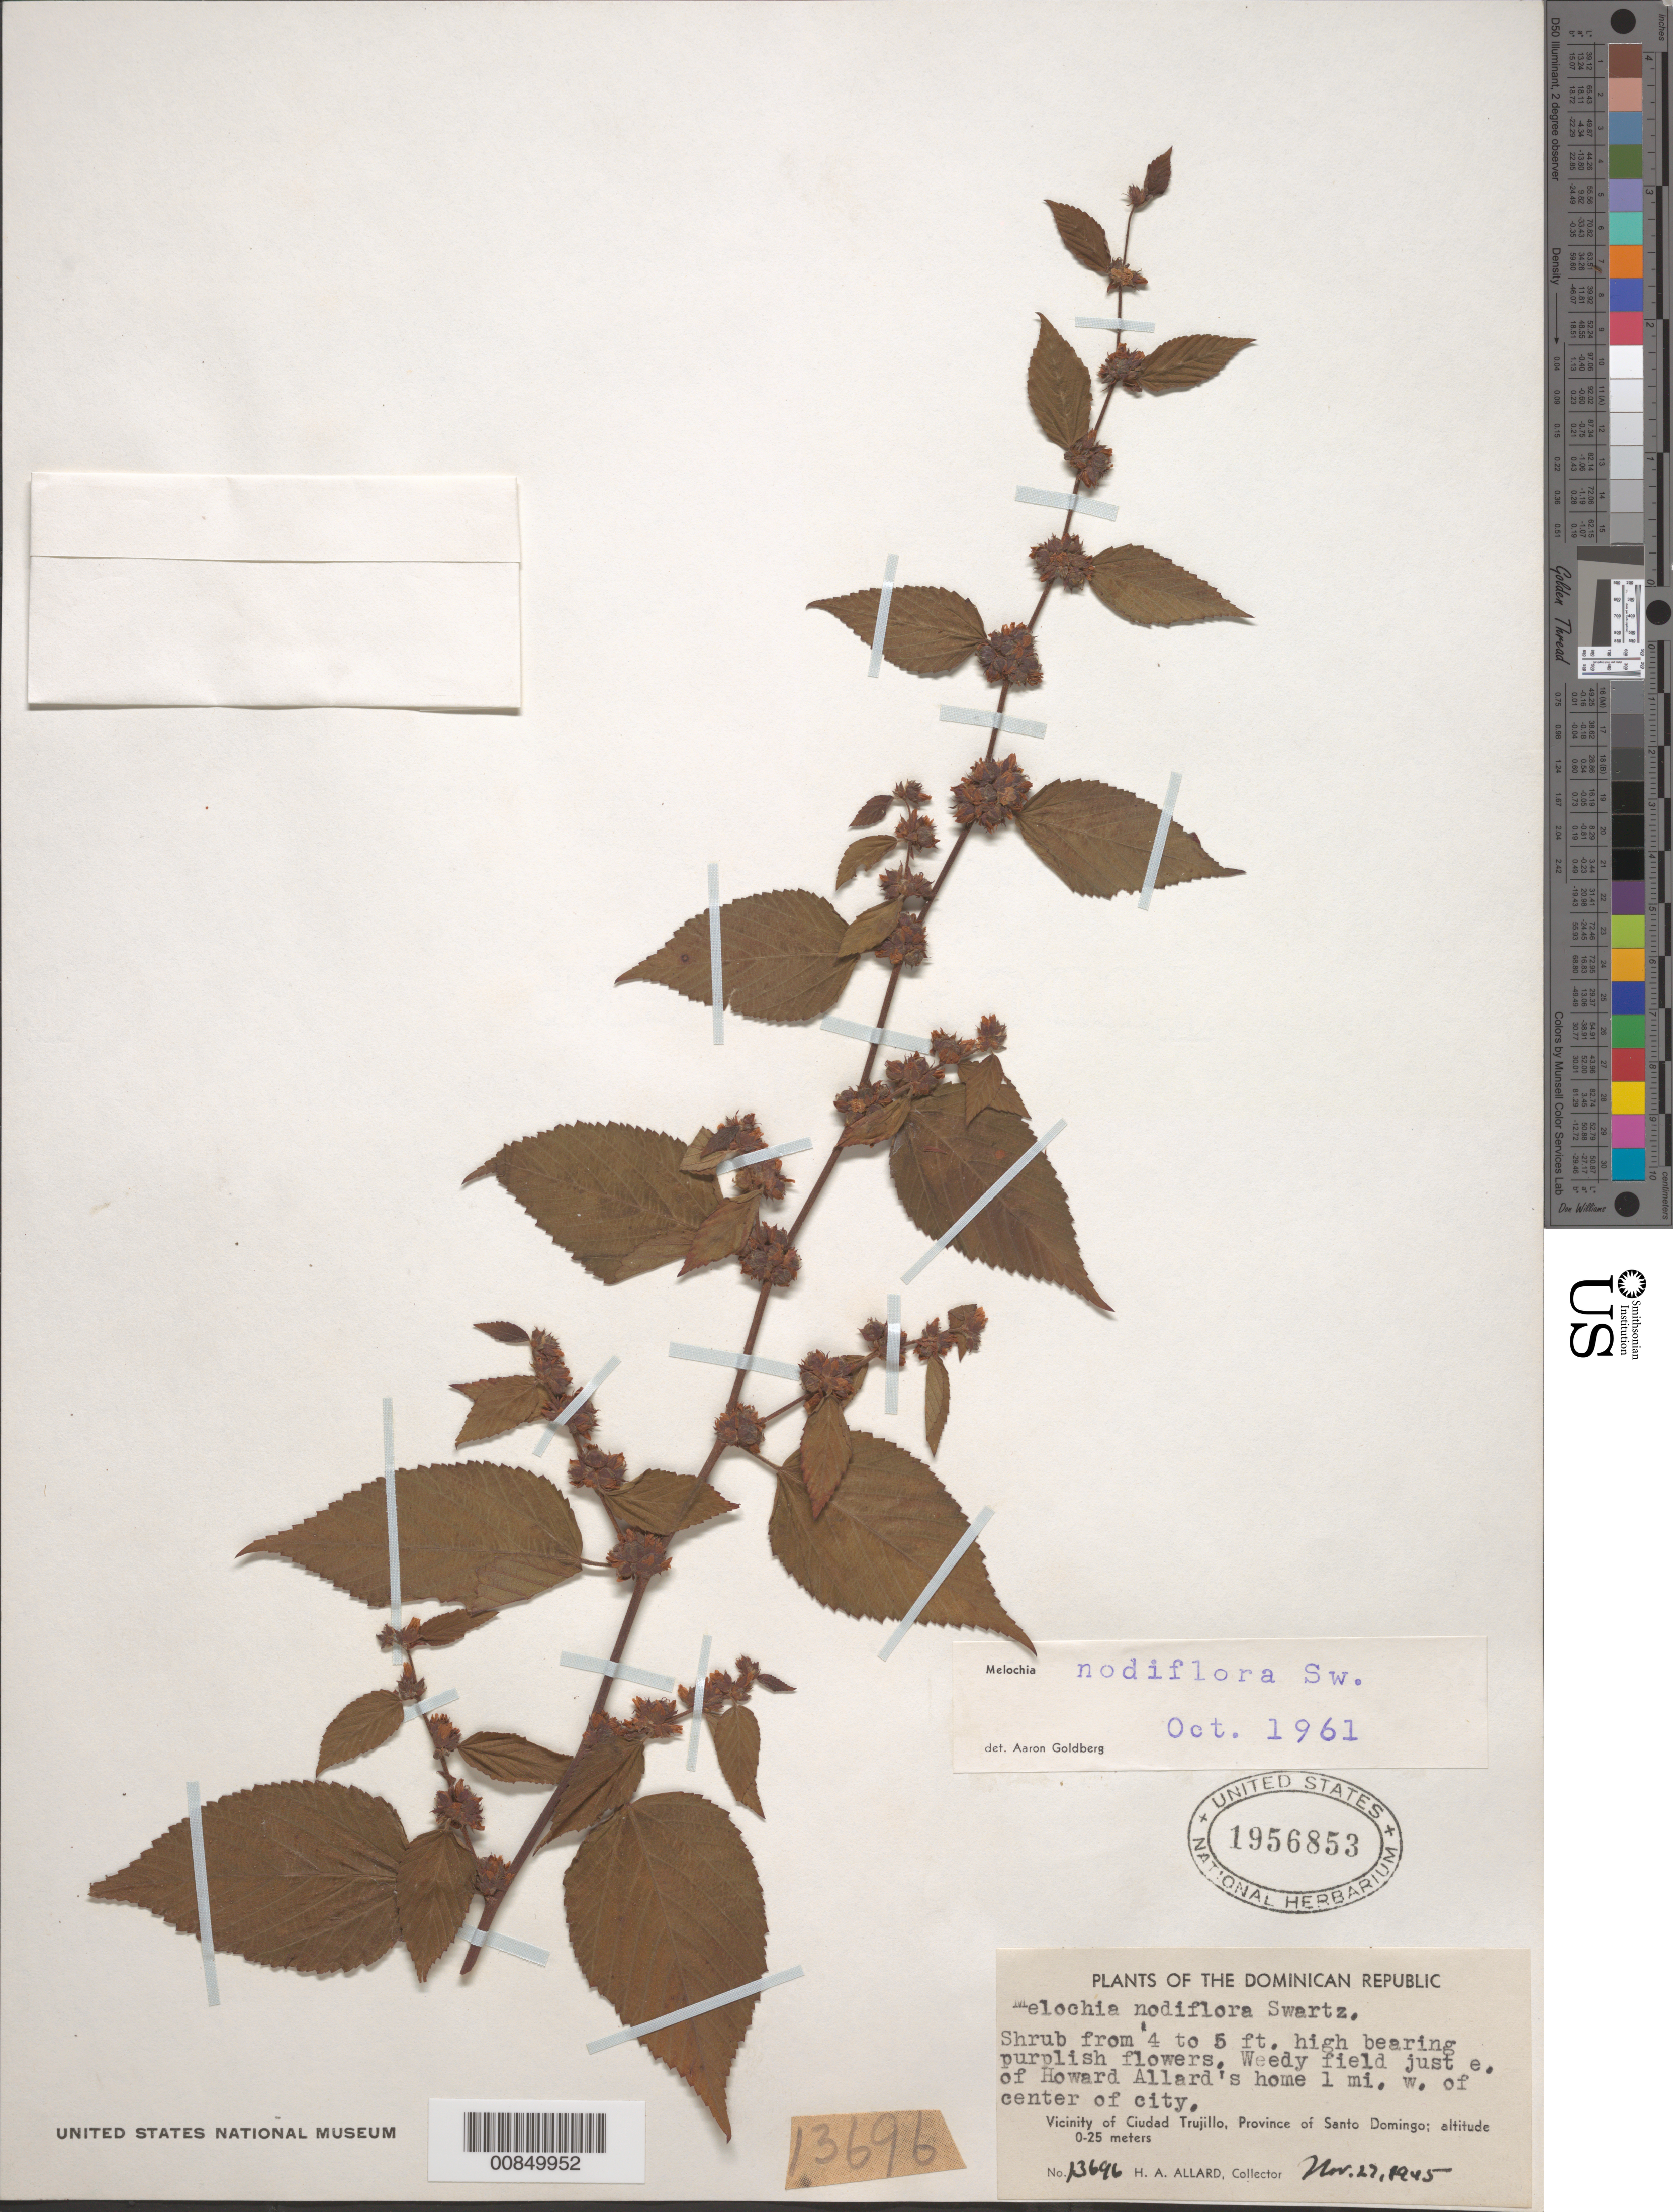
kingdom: Plantae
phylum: Tracheophyta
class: Magnoliopsida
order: Malvales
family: Malvaceae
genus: Melochia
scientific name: Melochia nodiflora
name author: Sw.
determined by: Goldberg, Aaron, (US), NMNH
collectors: H. A. Allard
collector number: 13696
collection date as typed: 27 Nov 1945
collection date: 1945-11-27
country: Dominican Republic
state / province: Distrito Nacional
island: Hispaniola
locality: Vicinity of Santo Domingo City, just E of Howard Allard's home, 1 mile W of center of city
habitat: Weedy field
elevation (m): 0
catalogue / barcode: US 1956853